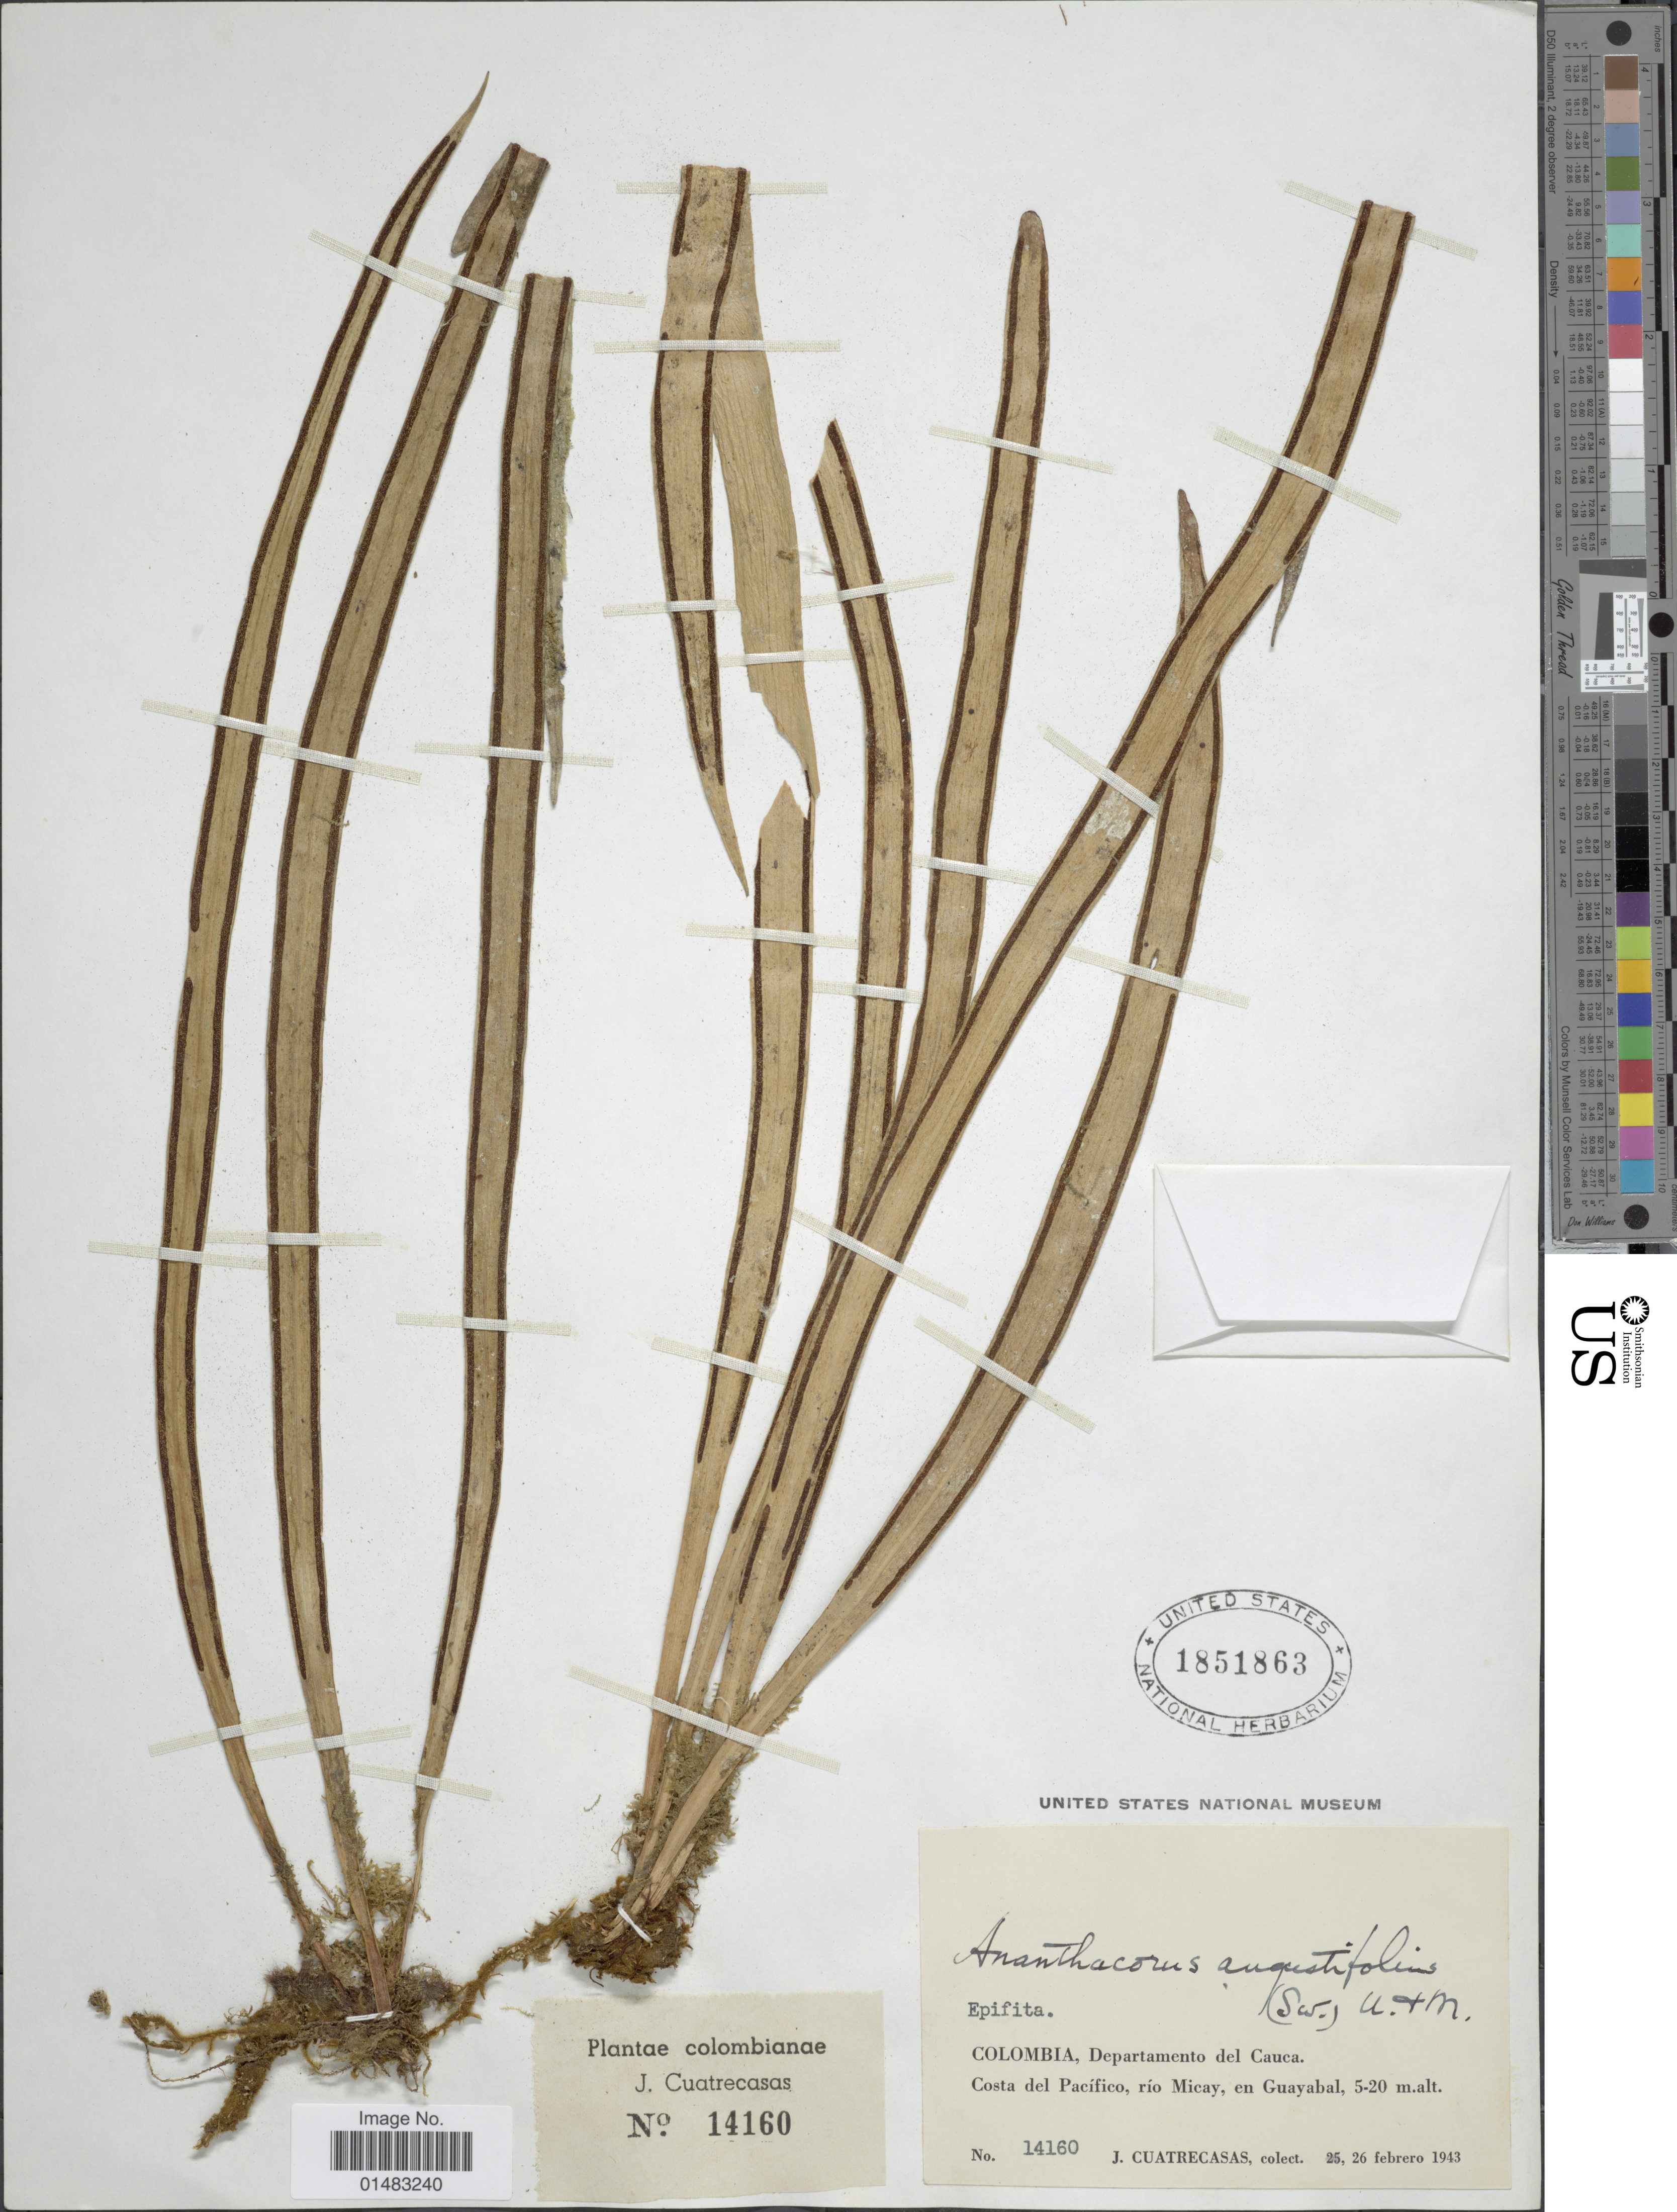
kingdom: Plantae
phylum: Tracheophyta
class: Polypodiopsida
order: Polypodiales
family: Pteridaceae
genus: Ananthacorus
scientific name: Ananthacorus angustifolius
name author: (Sw.) Underw. & Maxon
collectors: J. Cuatrecasas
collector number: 14160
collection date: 1943-02-25/1943-02-26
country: Colombia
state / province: Valle del Cauca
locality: Departamento del Cauca, Costa del Pacifico, rio Micay, en Quayabal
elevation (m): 5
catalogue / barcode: US 1851863